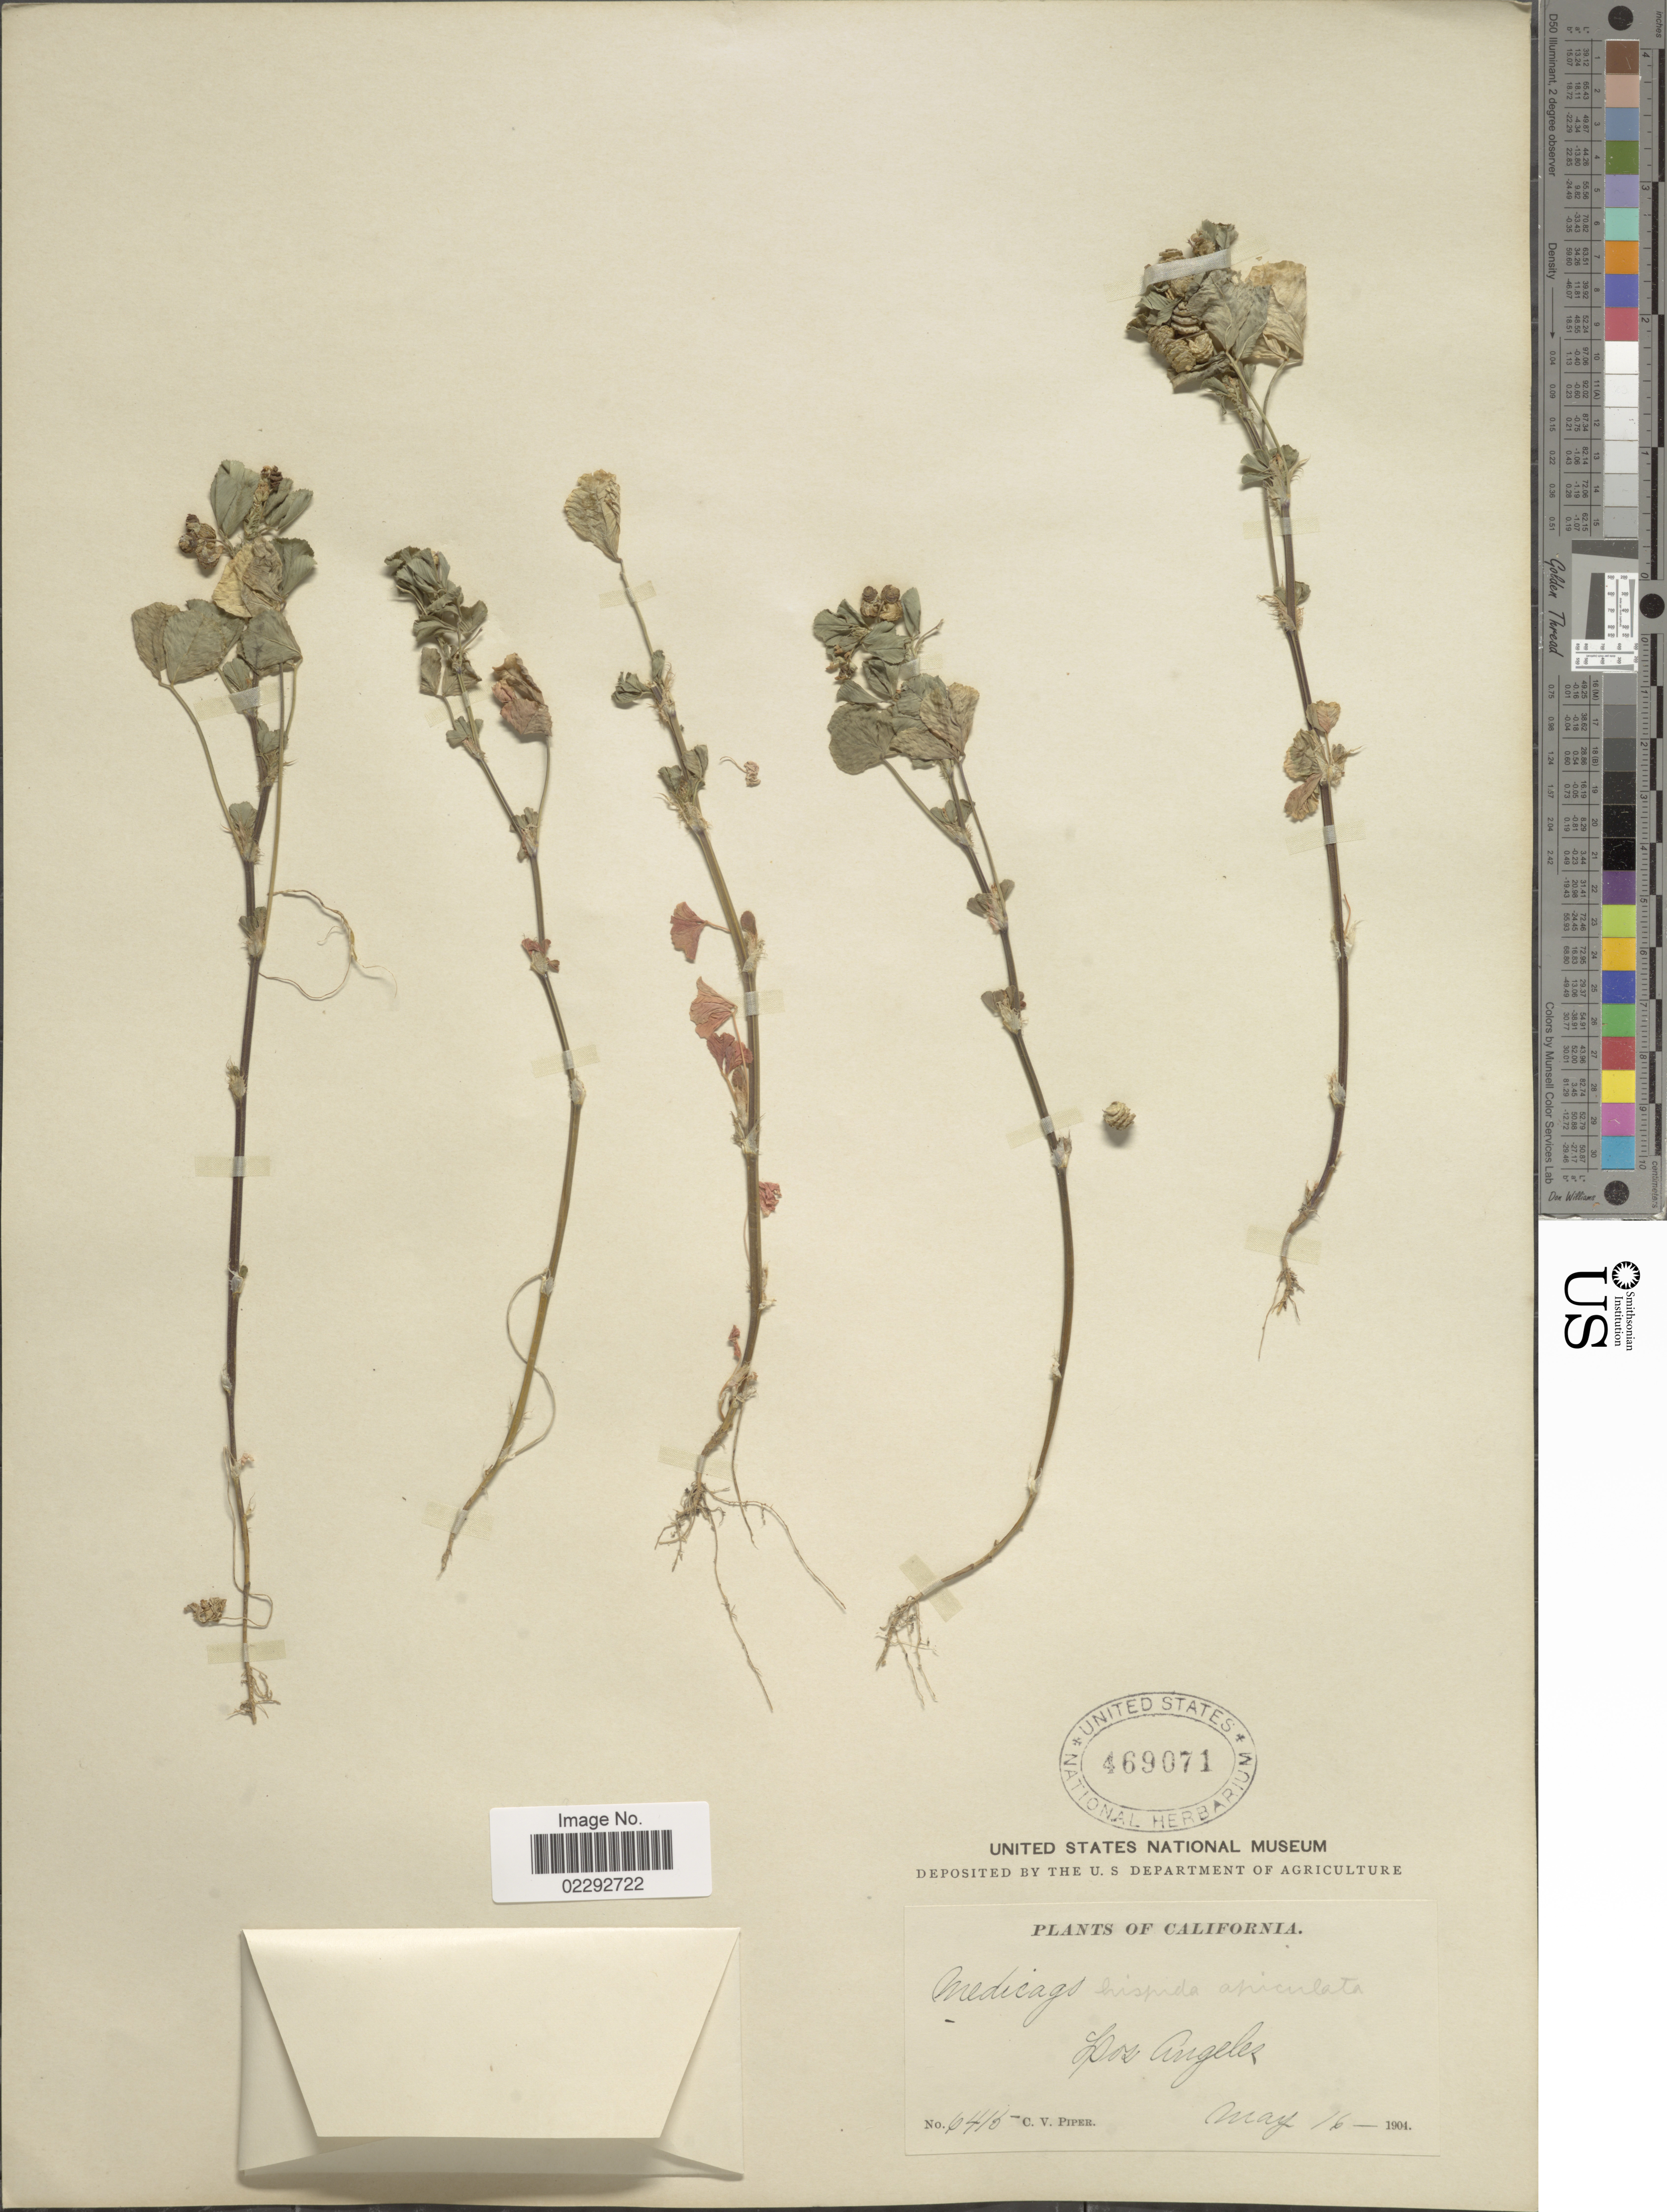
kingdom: Plantae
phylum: Tracheophyta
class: Magnoliopsida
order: Fabales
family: Fabaceae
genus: Medicago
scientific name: Medicago hispida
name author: Gaertn.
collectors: C. V. Piper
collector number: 6415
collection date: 1904-05-16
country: United States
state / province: California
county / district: Los Angeles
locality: Los Angeles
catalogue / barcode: US 469071